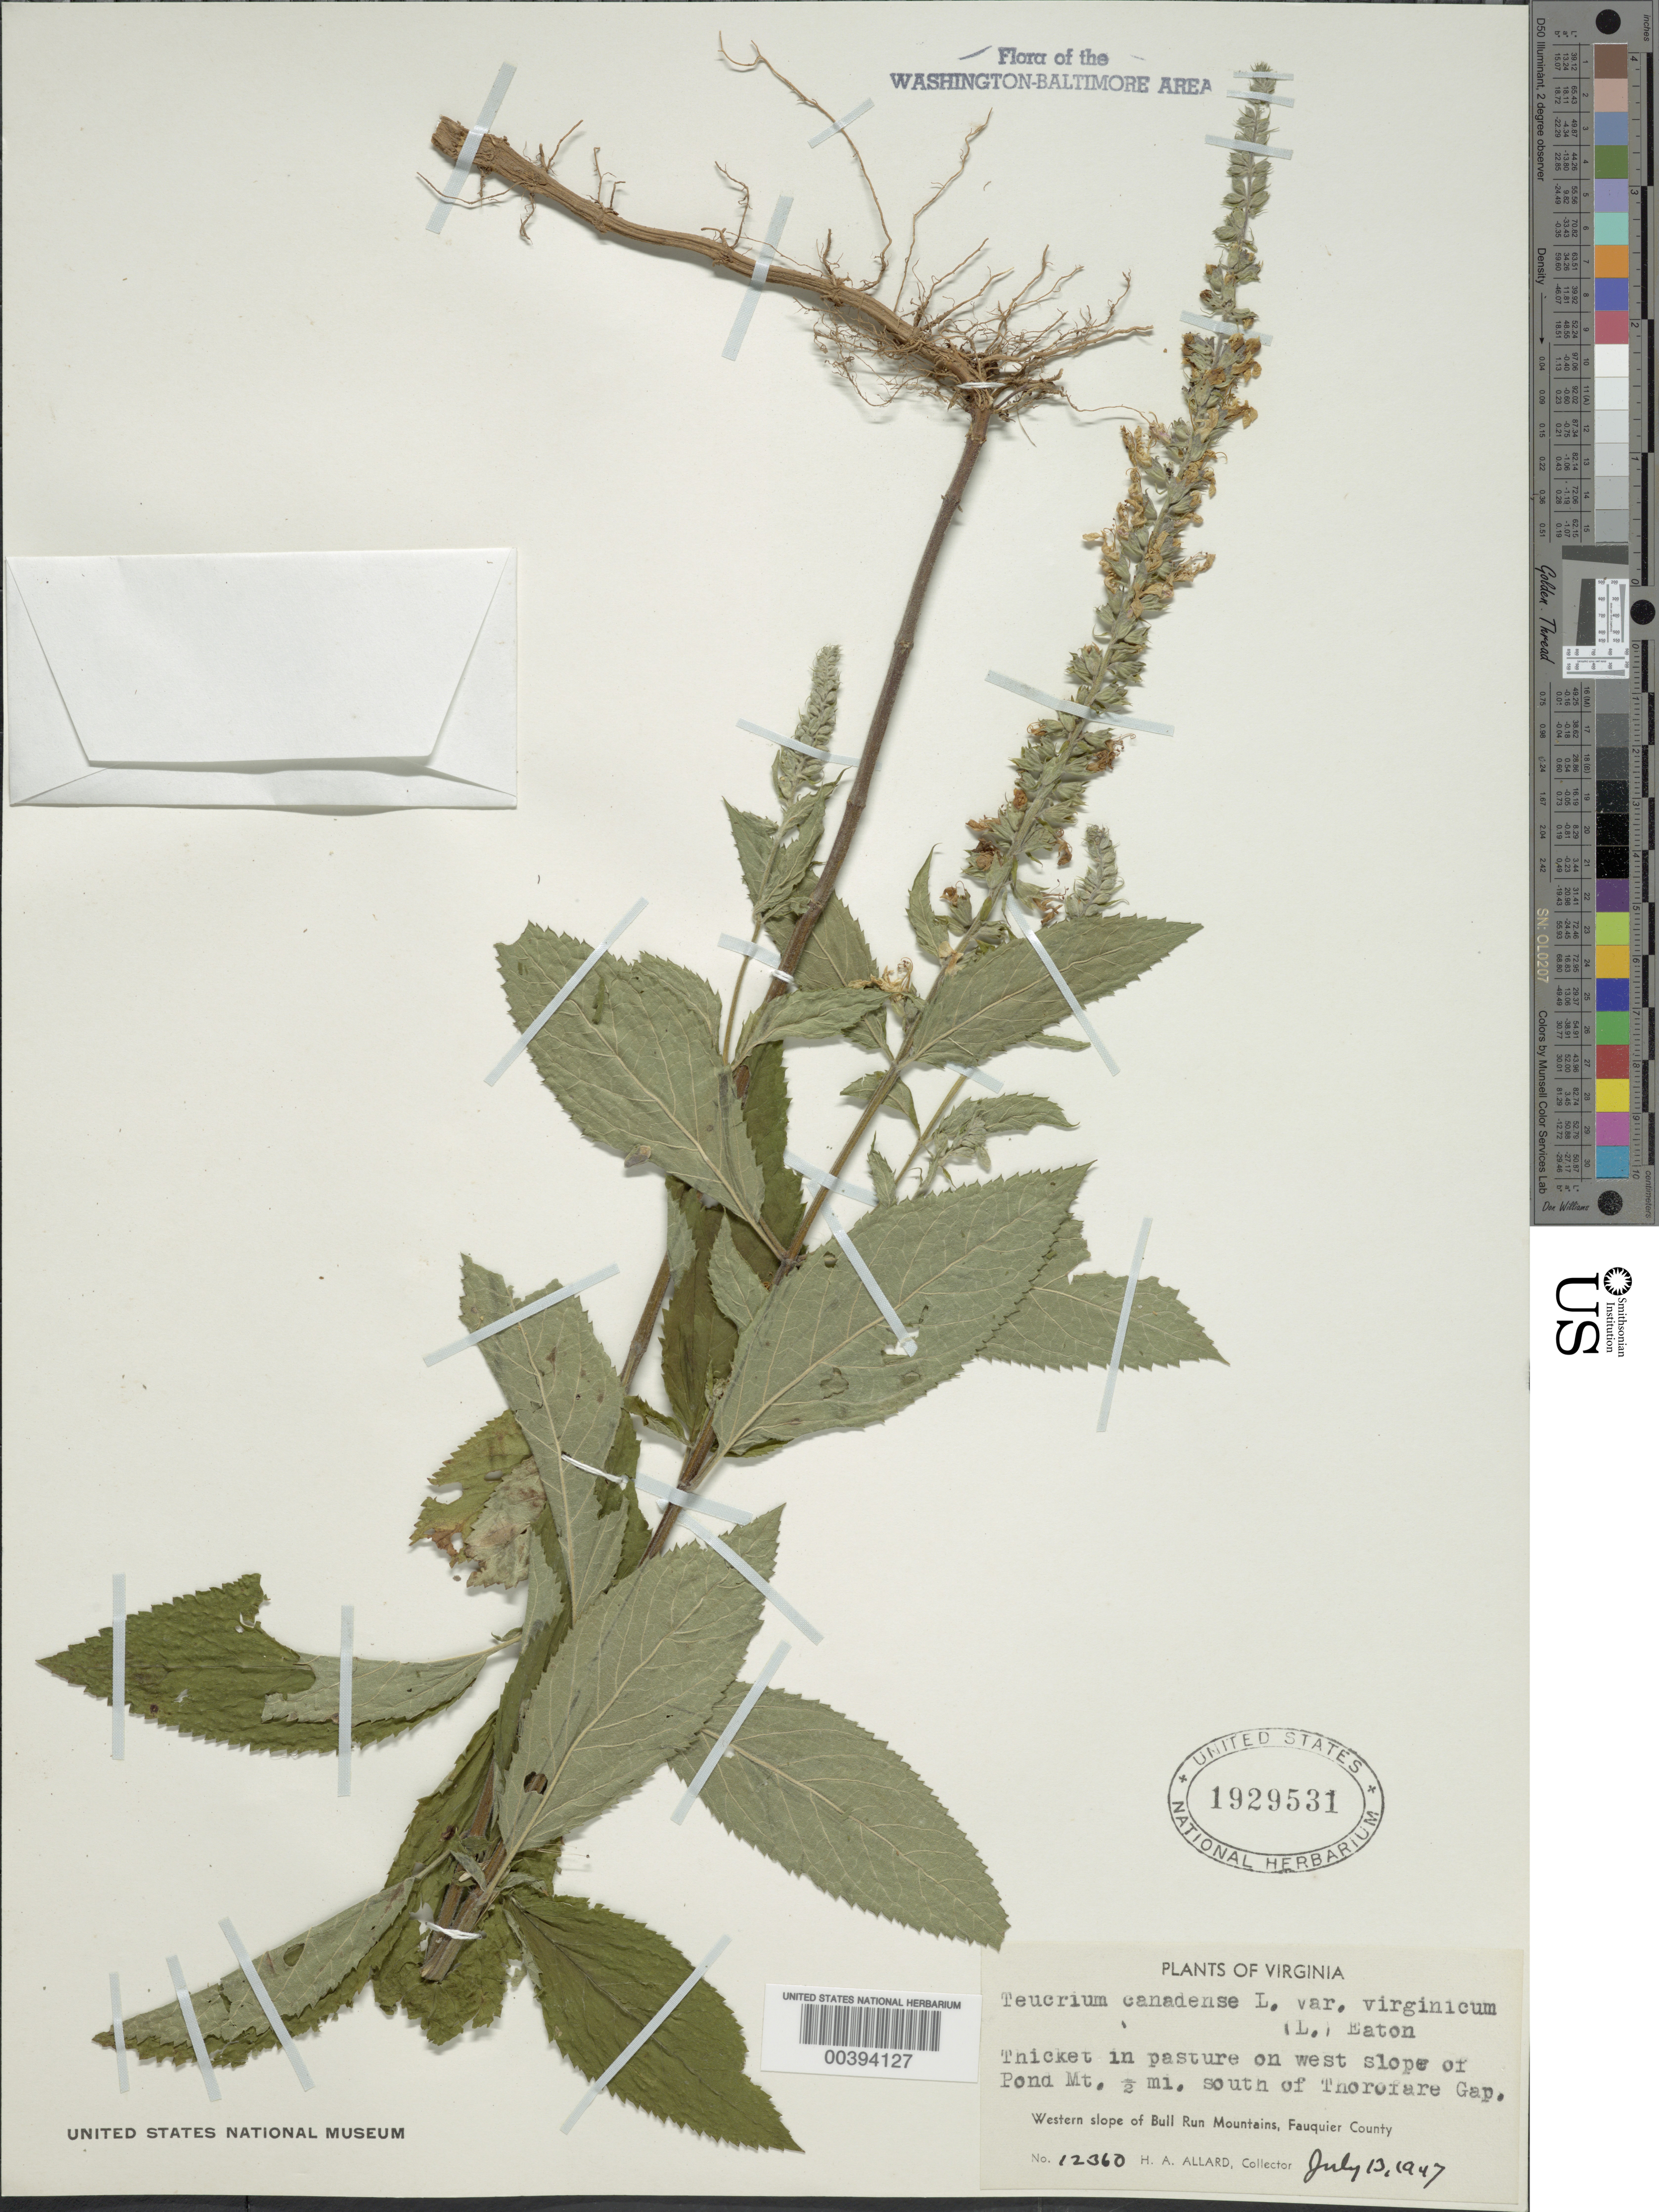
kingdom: Plantae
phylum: Tracheophyta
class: Magnoliopsida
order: Lamiales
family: Lamiaceae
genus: Teucrium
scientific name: Teucrium canadense var. virginicum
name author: L.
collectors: H. A. Allard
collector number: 12360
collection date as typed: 13 Jul 1947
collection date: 1947-07-13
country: United States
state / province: Virginia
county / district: Fauquier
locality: South of Thorofare Gap on west slope of Pond Mountain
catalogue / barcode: US 1929531